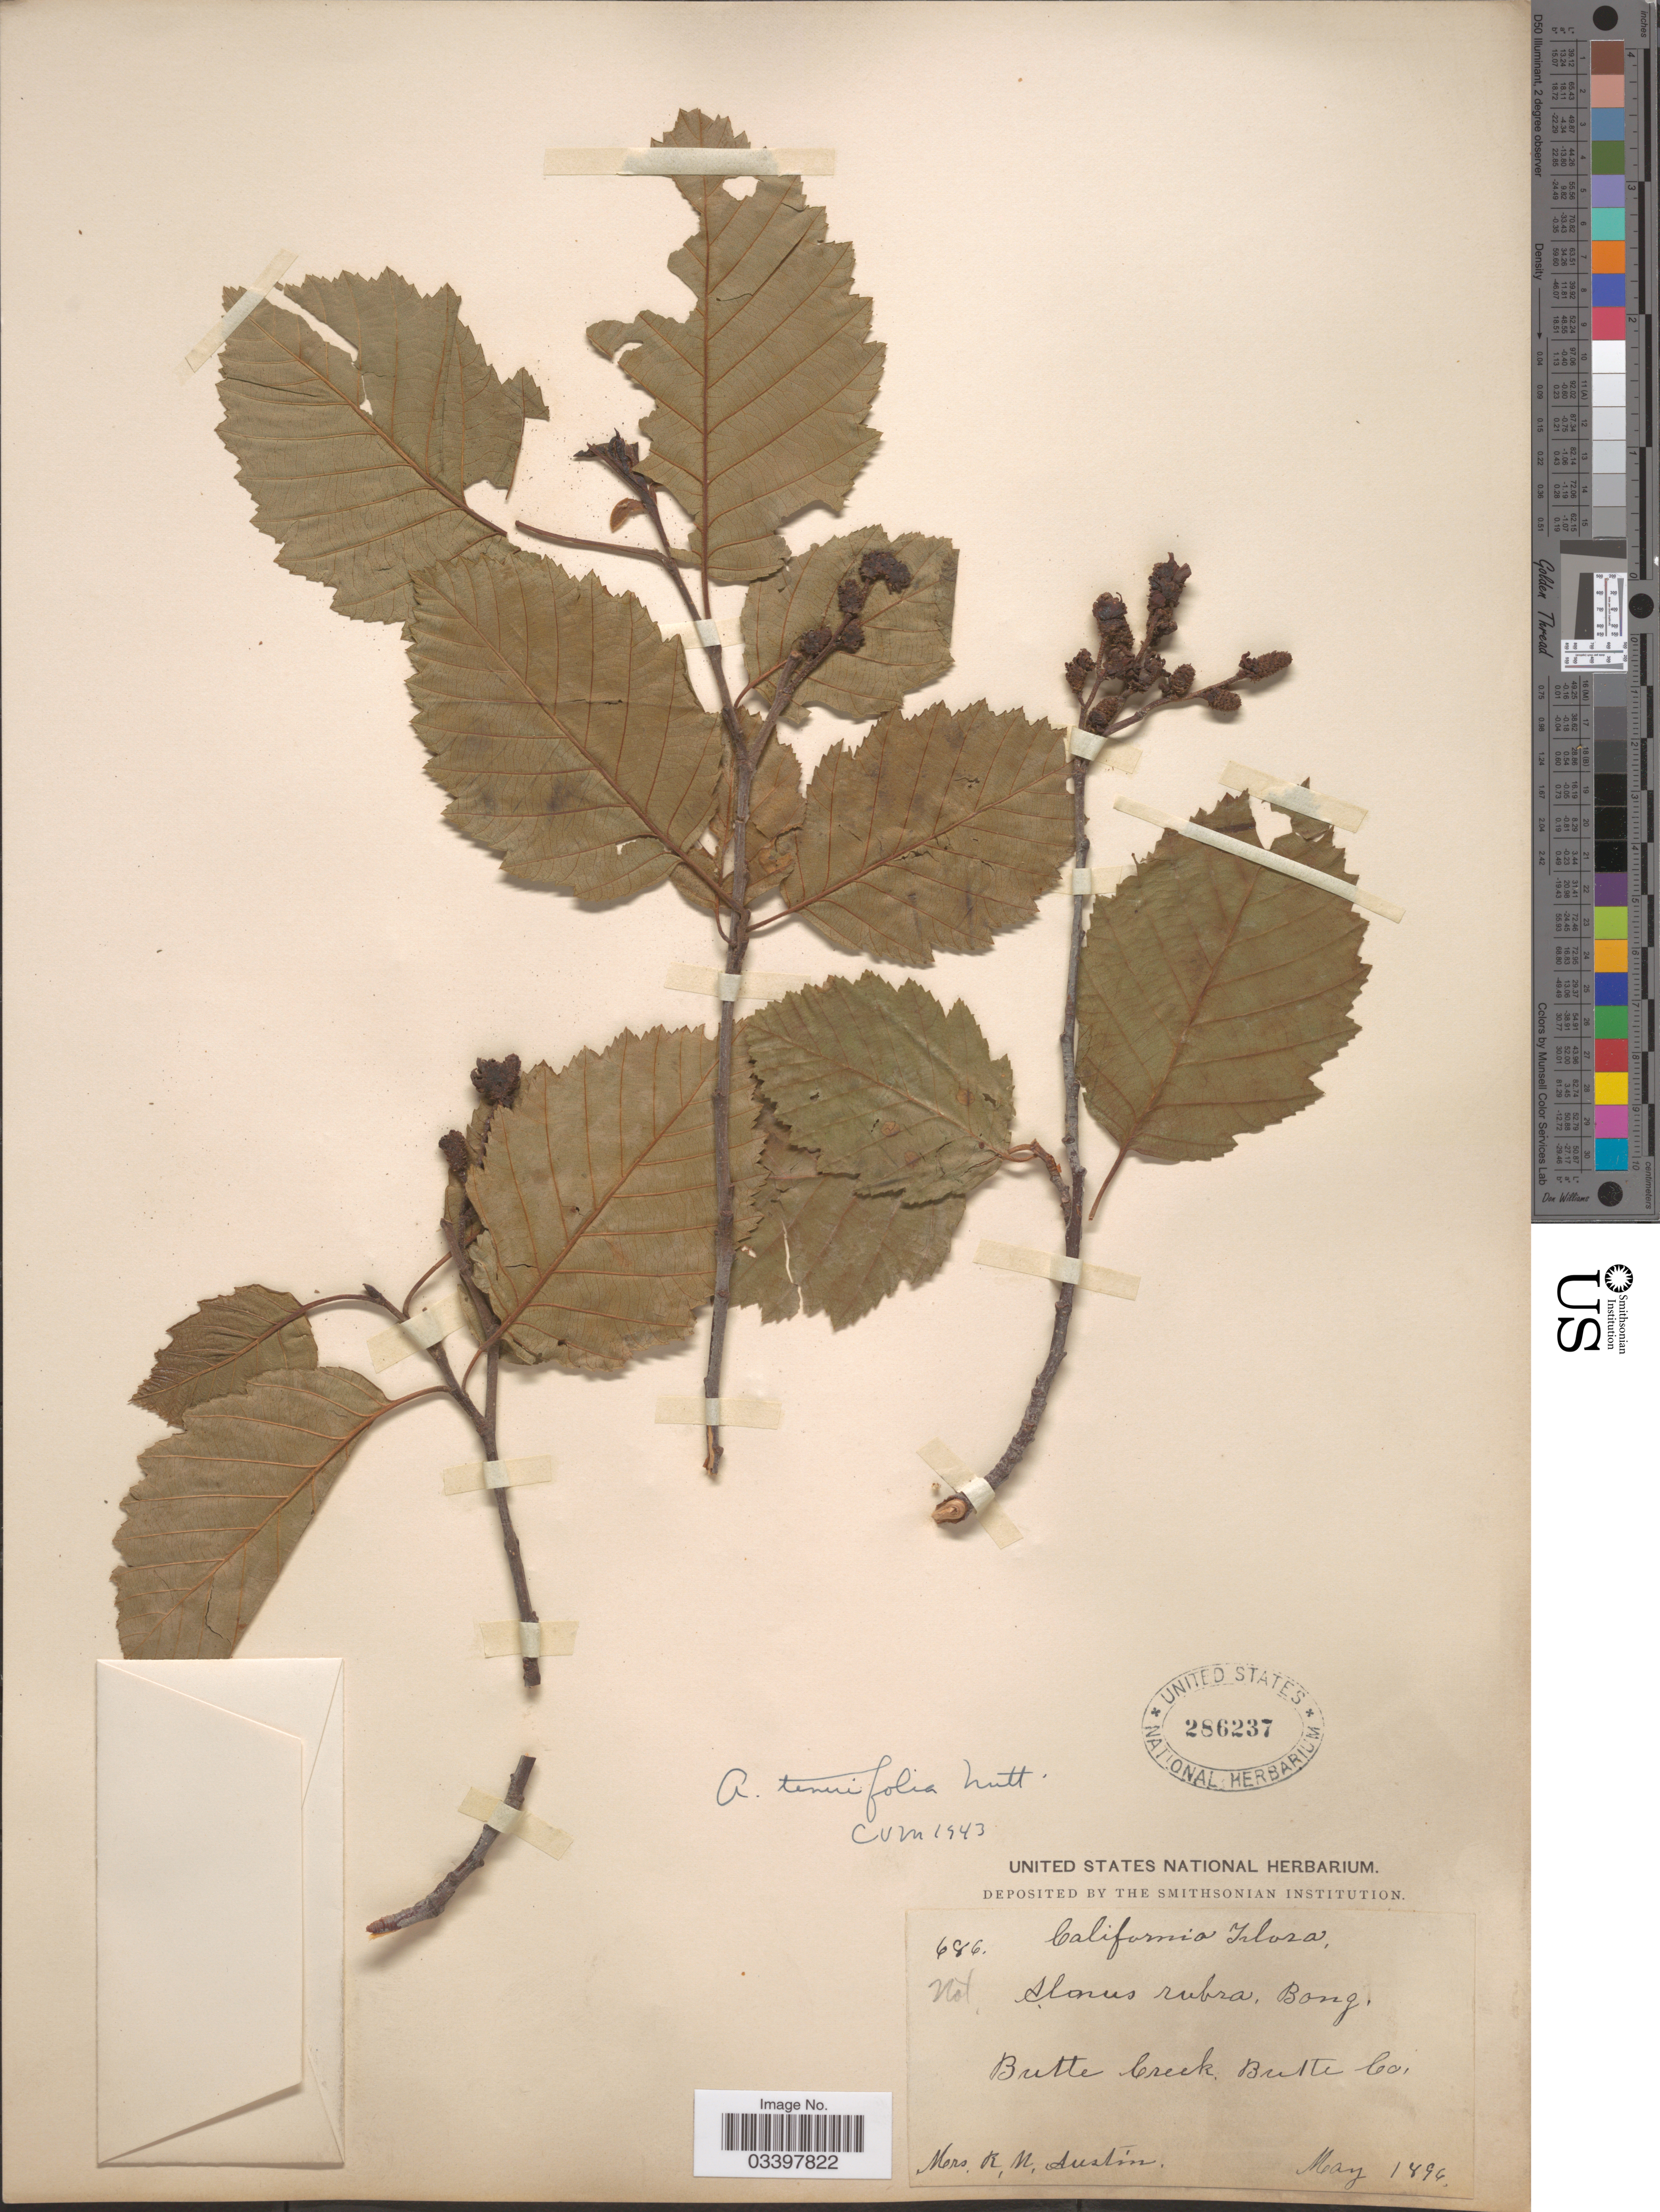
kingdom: Plantae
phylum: Tracheophyta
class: Magnoliopsida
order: Fagales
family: Betulaceae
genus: Alnus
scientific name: Alnus incana subsp. tenuifolia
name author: (Nutt.) Breitung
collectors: R. Austin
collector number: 686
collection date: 1896-05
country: United States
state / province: California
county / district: Butte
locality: Butte Creek, Butte Co.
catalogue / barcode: US 286237